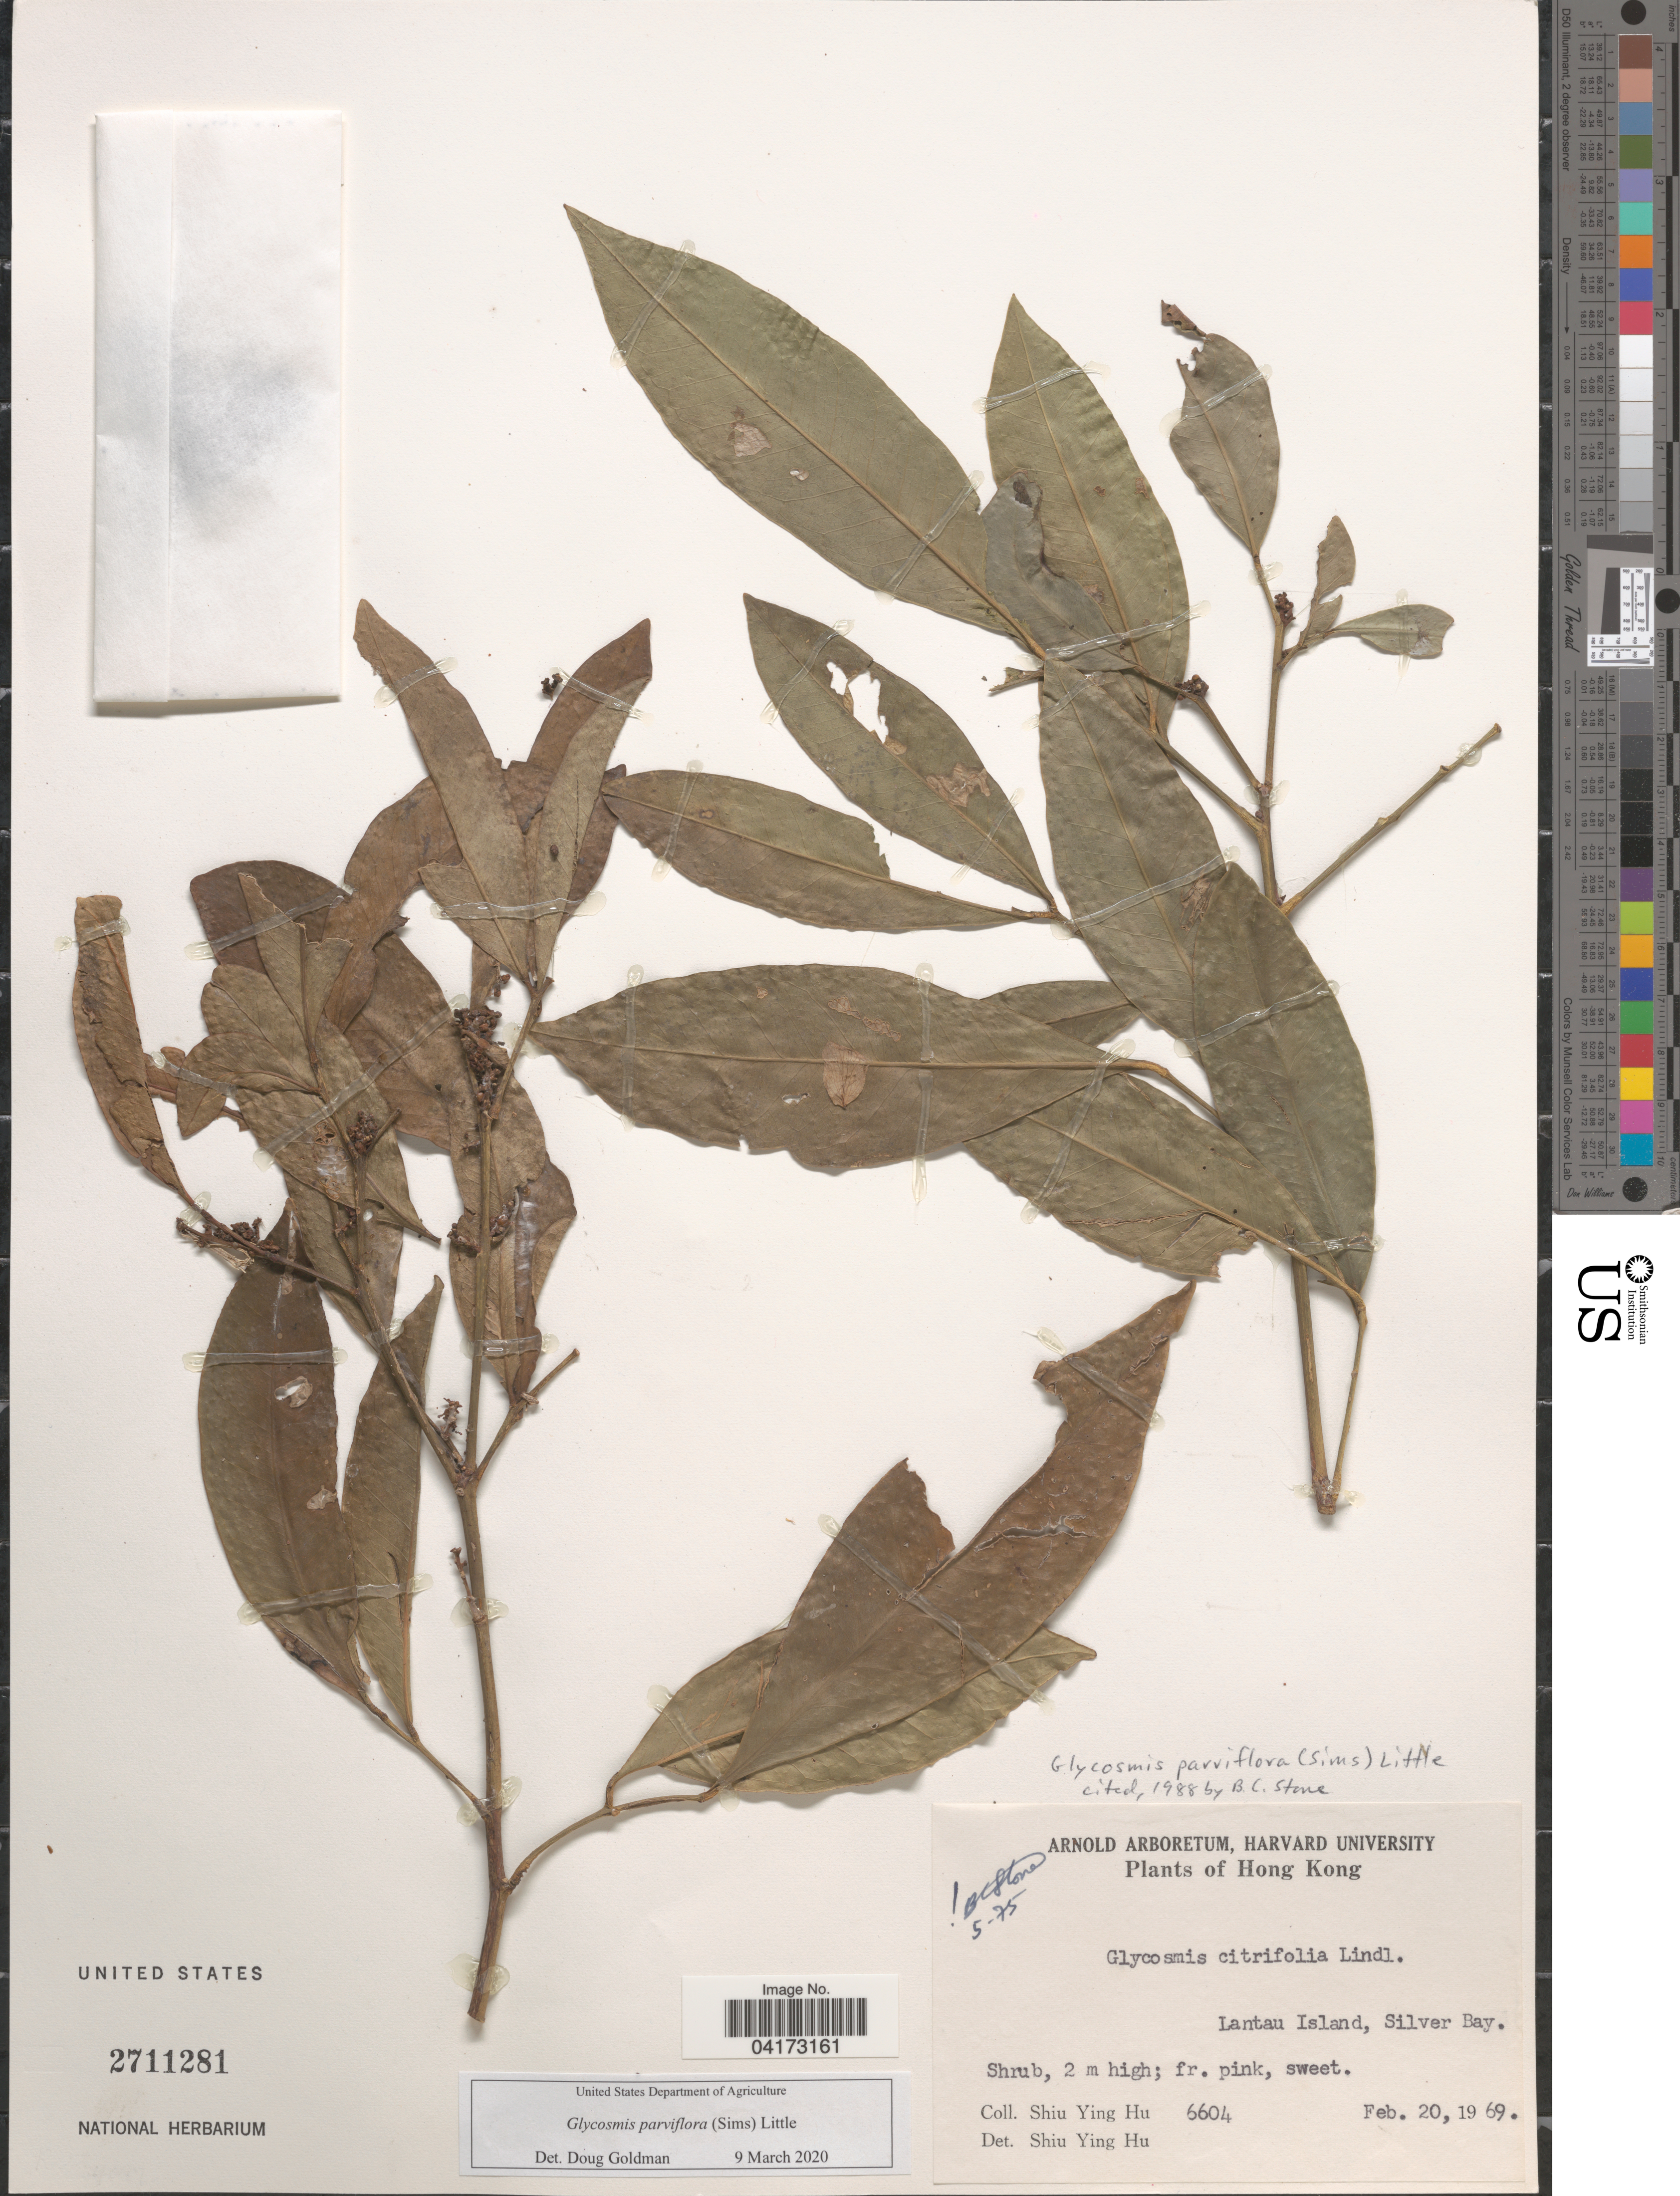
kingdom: Plantae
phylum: Tracheophyta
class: Magnoliopsida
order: Sapindales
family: Rutaceae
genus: Glycosmis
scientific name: Glycosmis parviflora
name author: (Sims) Little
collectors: S. Y. Hu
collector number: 6604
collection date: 1969-02-20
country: China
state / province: Hong Kong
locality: Lantau Island, Silver Bay.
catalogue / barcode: US 2711281